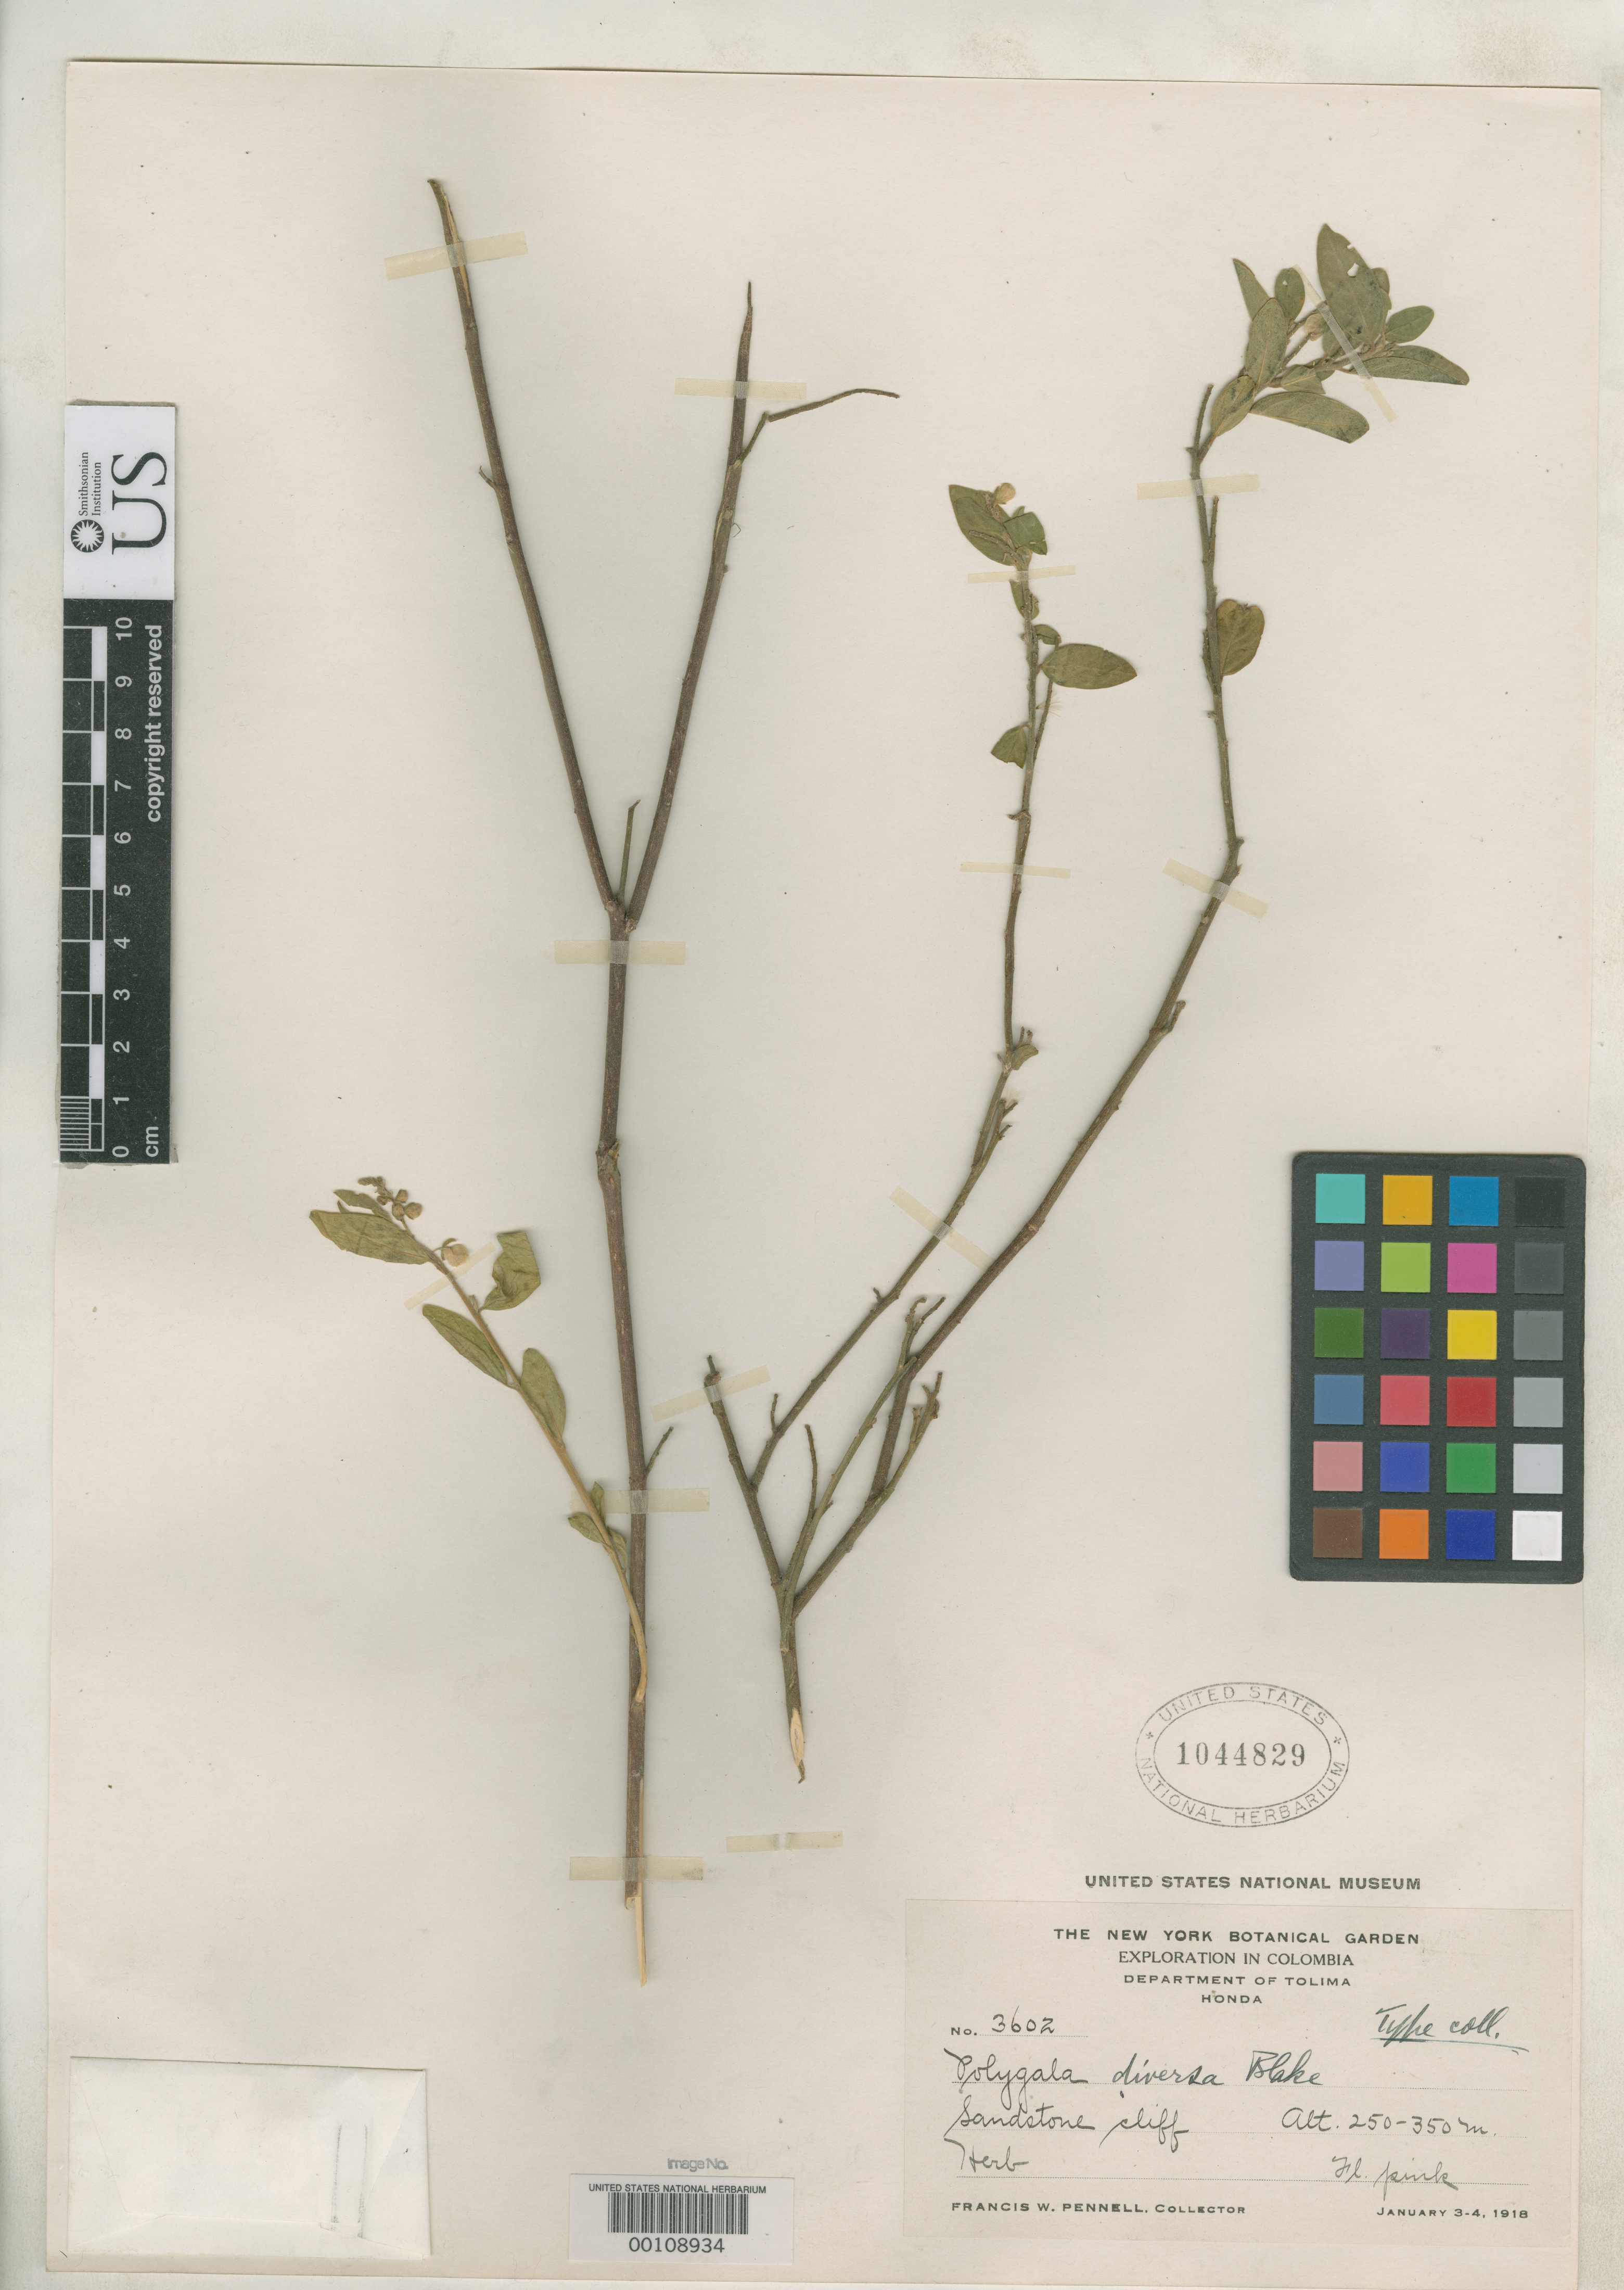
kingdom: Plantae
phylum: Tracheophyta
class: Magnoliopsida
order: Fabales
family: Polygalaceae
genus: Polygala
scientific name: Polygala diversa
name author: S.F. Blake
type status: Isotype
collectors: F. W. Pennell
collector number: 3602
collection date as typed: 03 Jan 1918 to 04 Jan 1918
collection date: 1918-01-03/1918-01-04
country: Colombia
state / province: Tolima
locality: Honda.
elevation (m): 250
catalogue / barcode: US 1044829